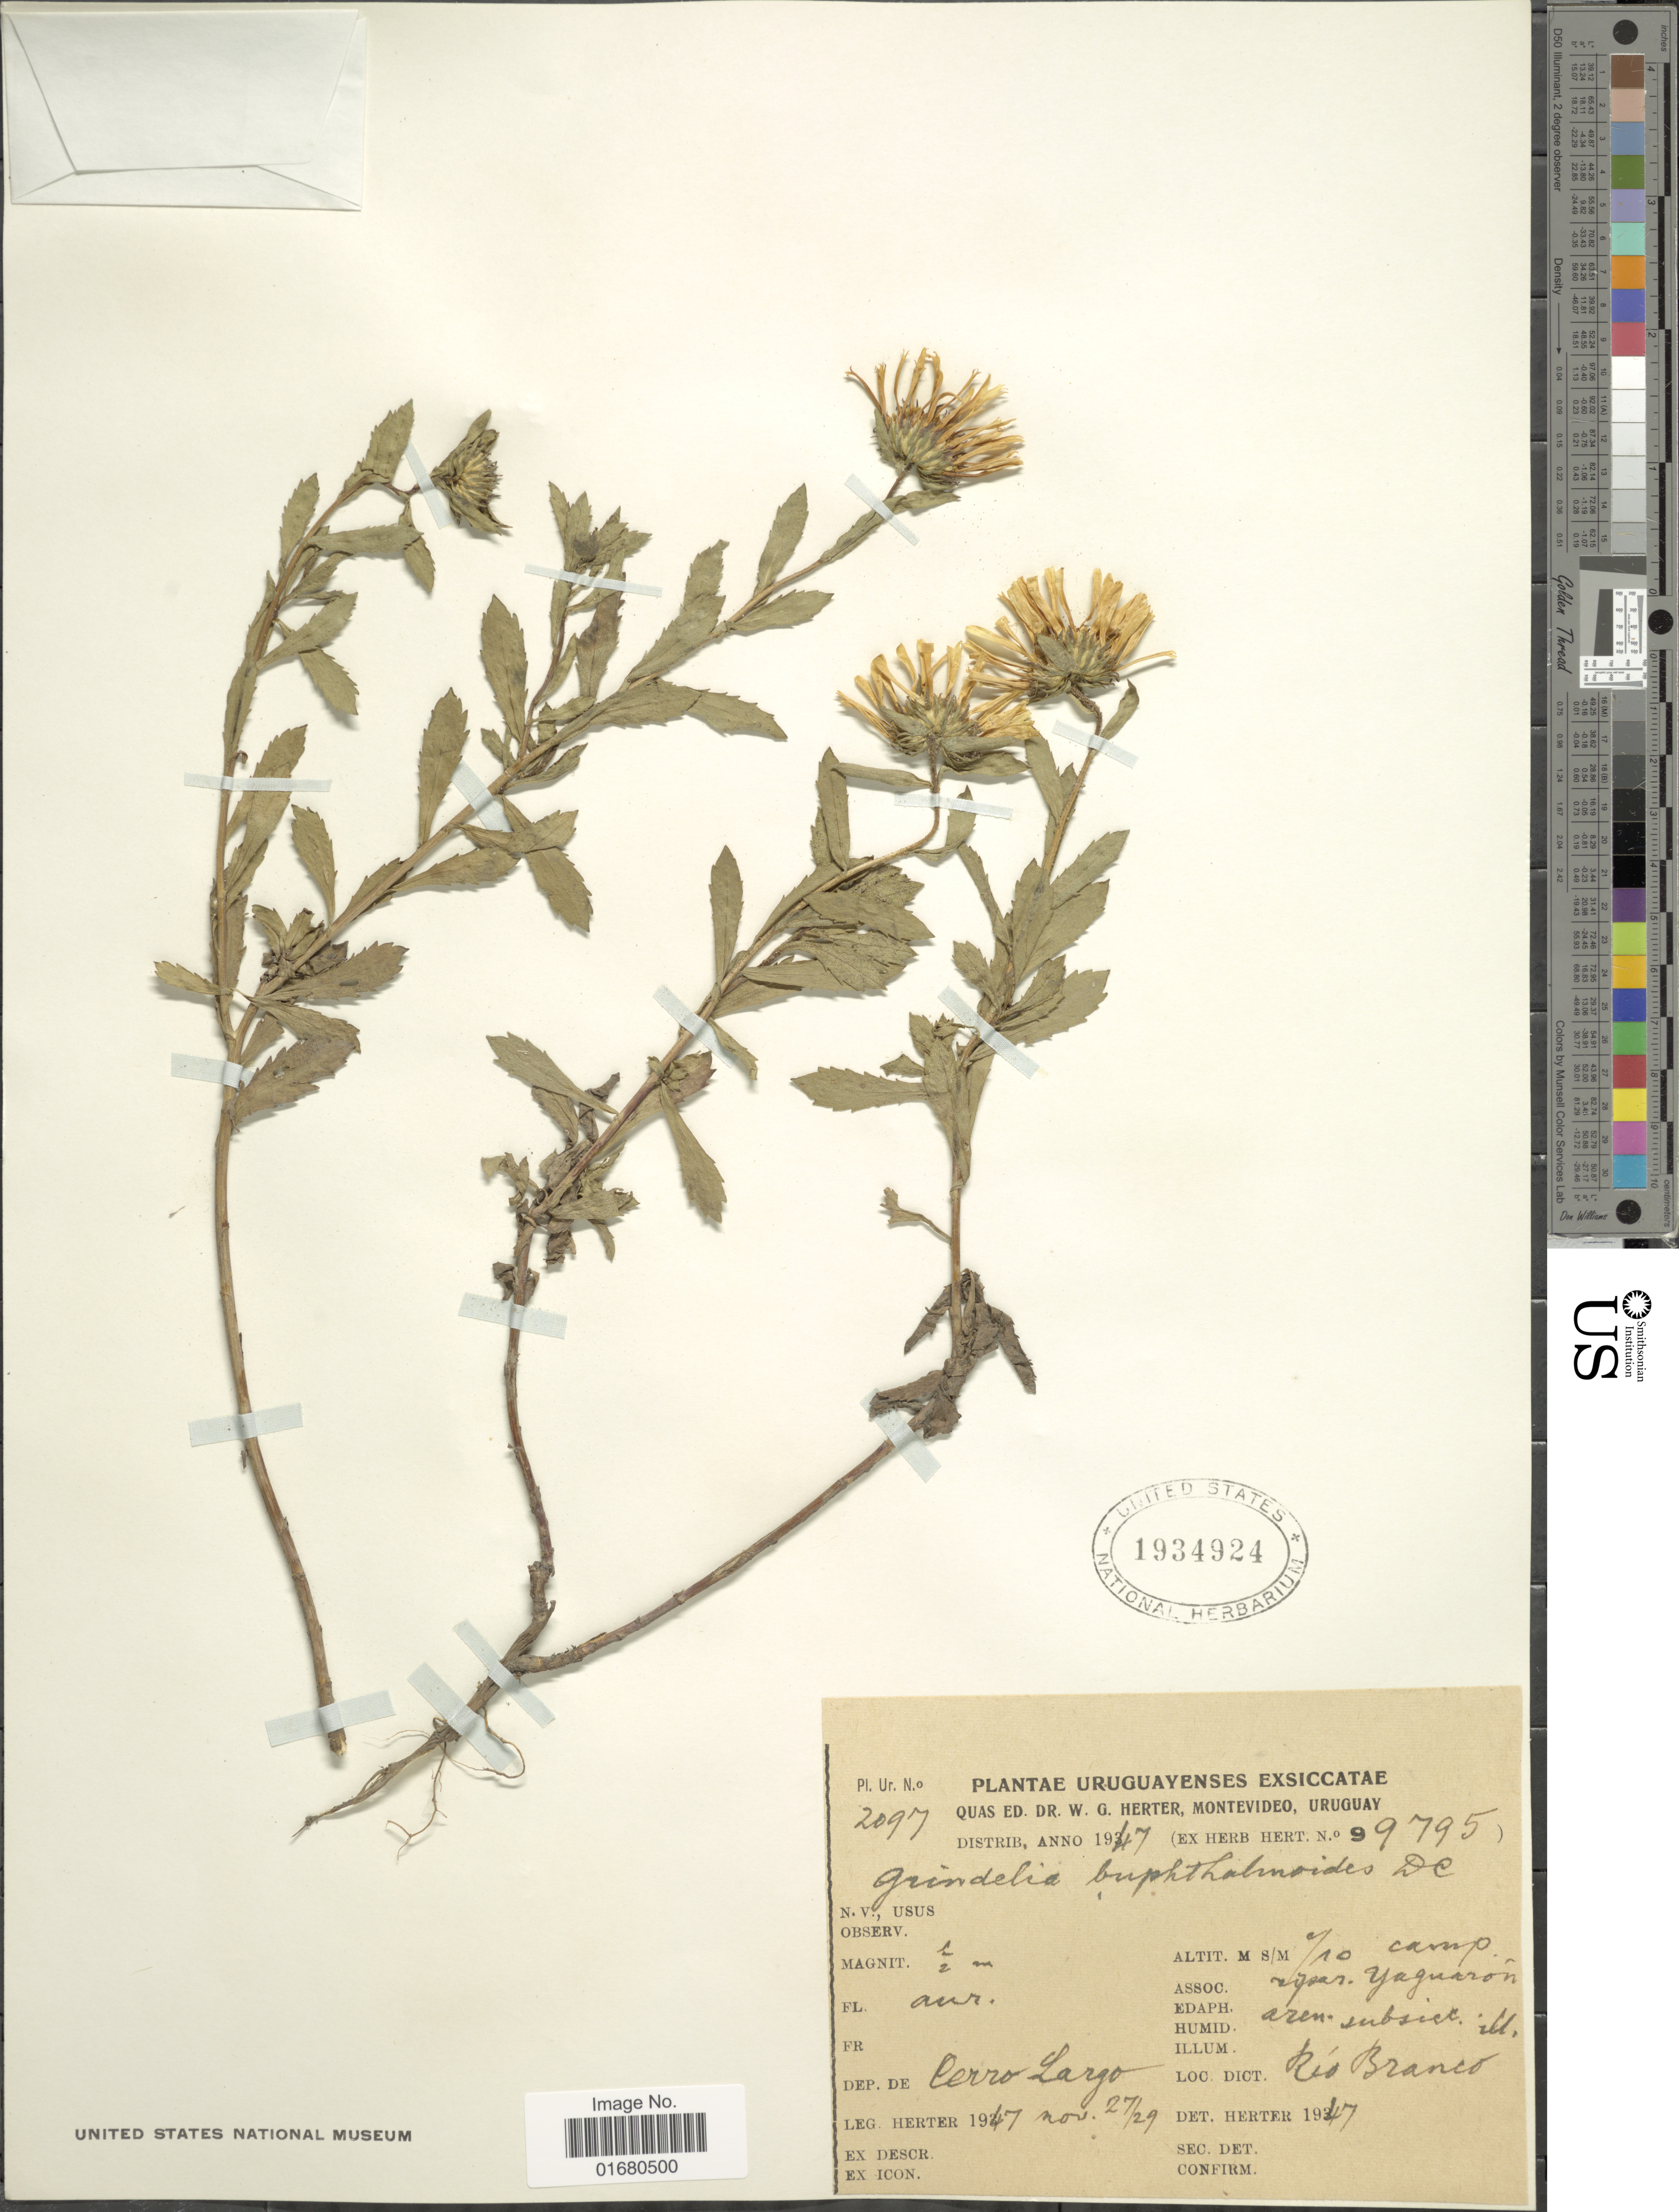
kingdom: Plantae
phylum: Tracheophyta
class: Magnoliopsida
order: Asterales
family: Asteraceae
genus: Grindelia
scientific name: Grindelia buphthalmoides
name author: DC.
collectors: W. G. Herter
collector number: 2097/99795?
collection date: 1947-11-27/1947-11-29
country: Uruguay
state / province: Cerro Largo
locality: Dept de Cerro Largo, Rio Branco, 1/10 camp, ripar. Yaguarón.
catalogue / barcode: US 1934924